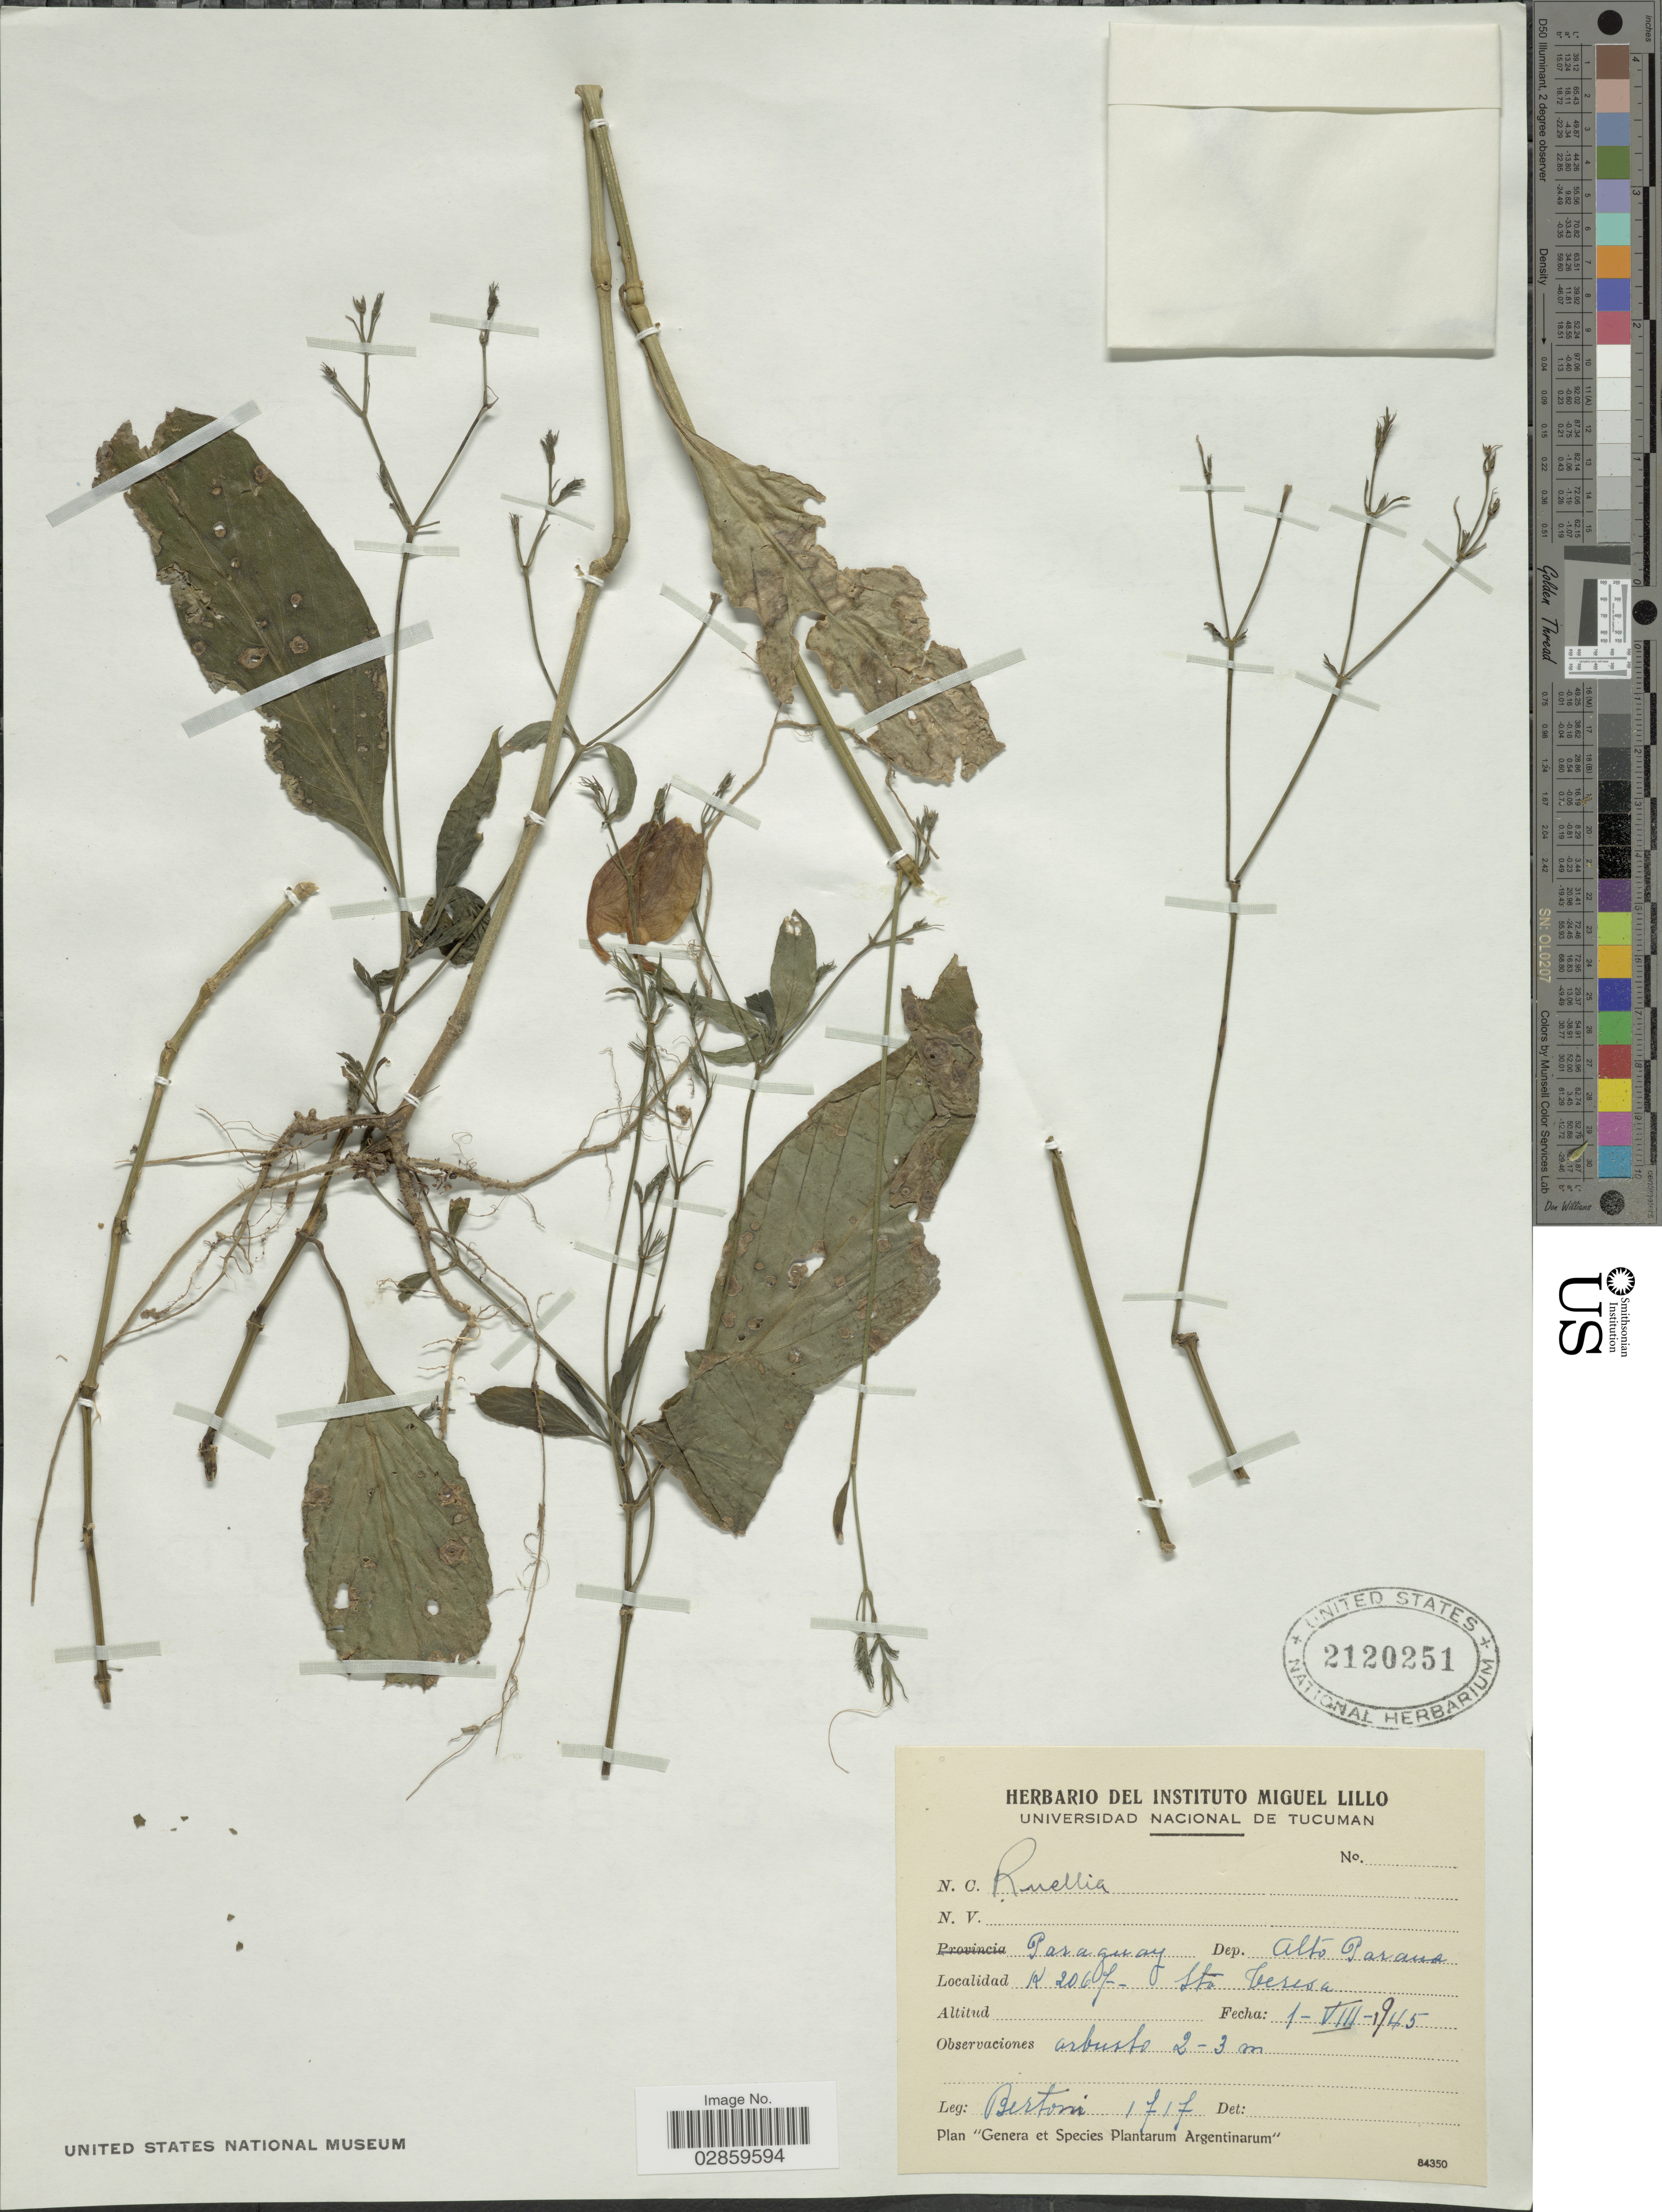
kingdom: Plantae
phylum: Tracheophyta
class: Magnoliopsida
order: Lamiales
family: Acanthaceae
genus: Ruellia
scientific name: Ruellia brevifolia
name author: (Pohl) C. Ezcurra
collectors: -- Bertoni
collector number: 1717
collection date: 1945-08-01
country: Paraguay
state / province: Alto Parana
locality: Dep. Alto Parana. K 2067- Sta Teresa.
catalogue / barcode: US 2120251